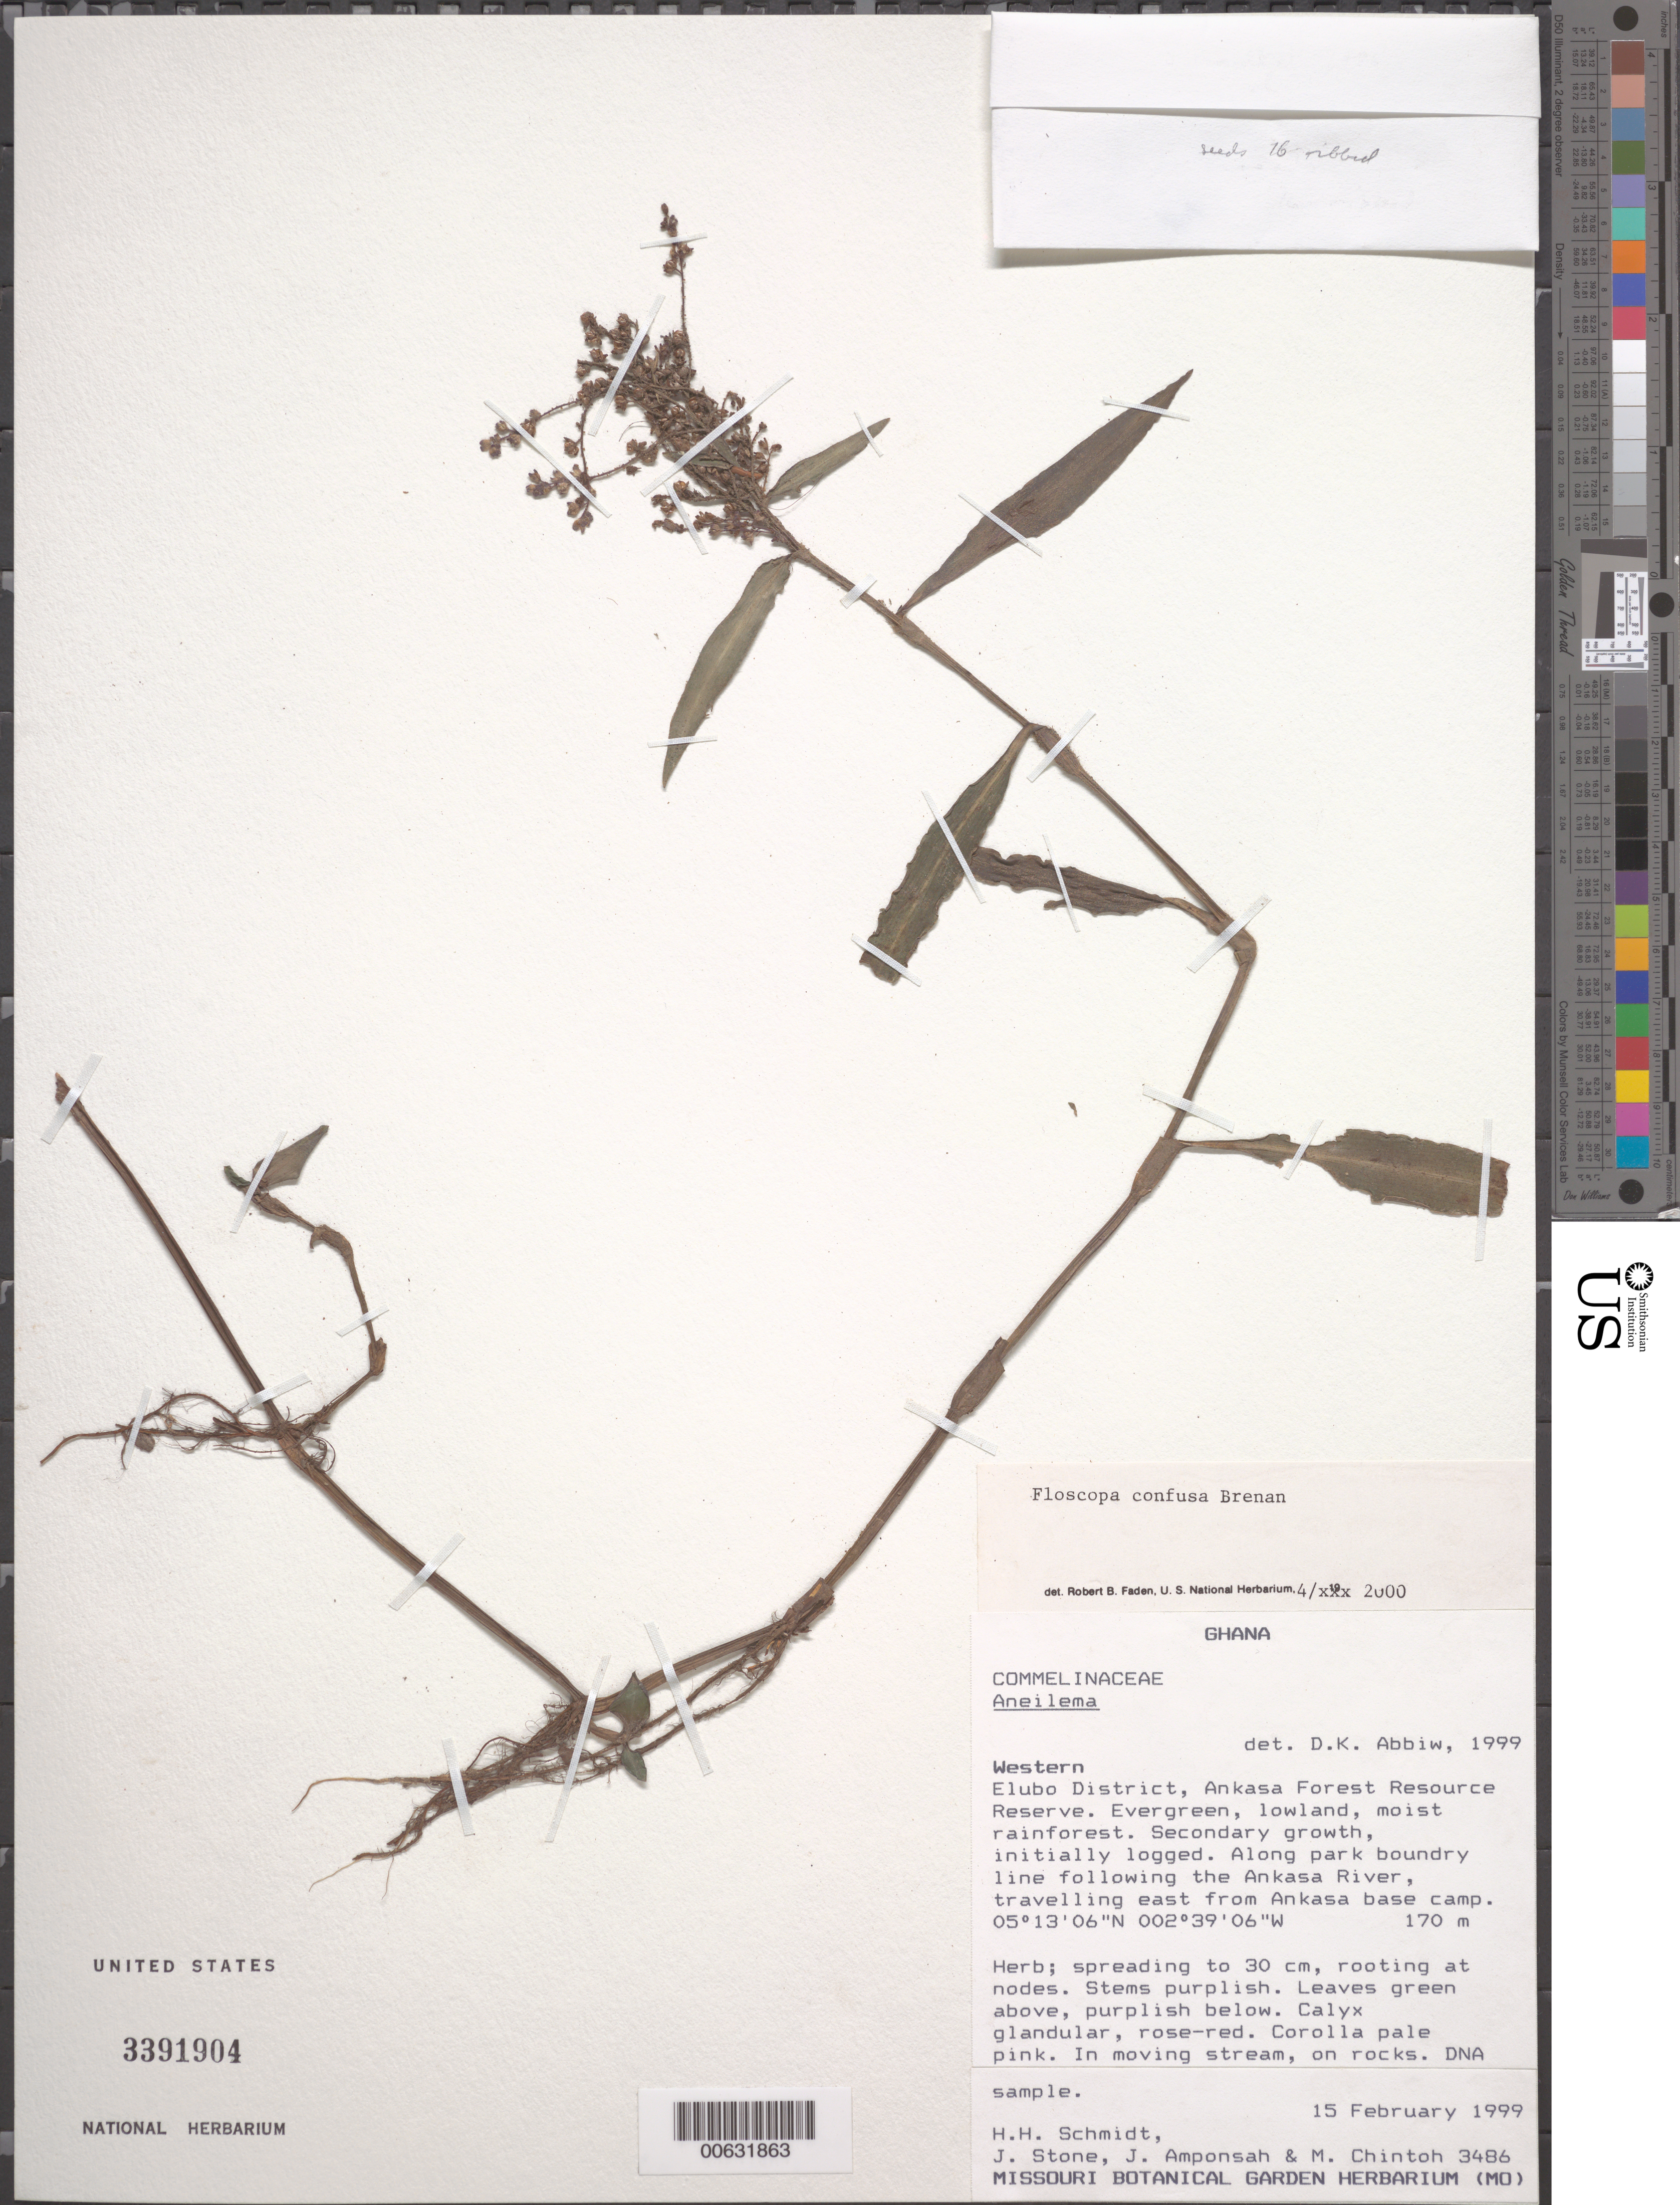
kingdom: Plantae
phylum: Tracheophyta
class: Liliopsida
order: Commelinales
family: Commelinaceae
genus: Floscopa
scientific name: Floscopa confusa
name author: Brenan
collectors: H. H. Schmidt, J. Stone, J. Amponsah & M. Chintoh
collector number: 3486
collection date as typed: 15 Feb 1999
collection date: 1999-02-15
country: Ghana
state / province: Western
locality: Elubo dist., ankasa forest resource reserve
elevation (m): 170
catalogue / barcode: US 3391904